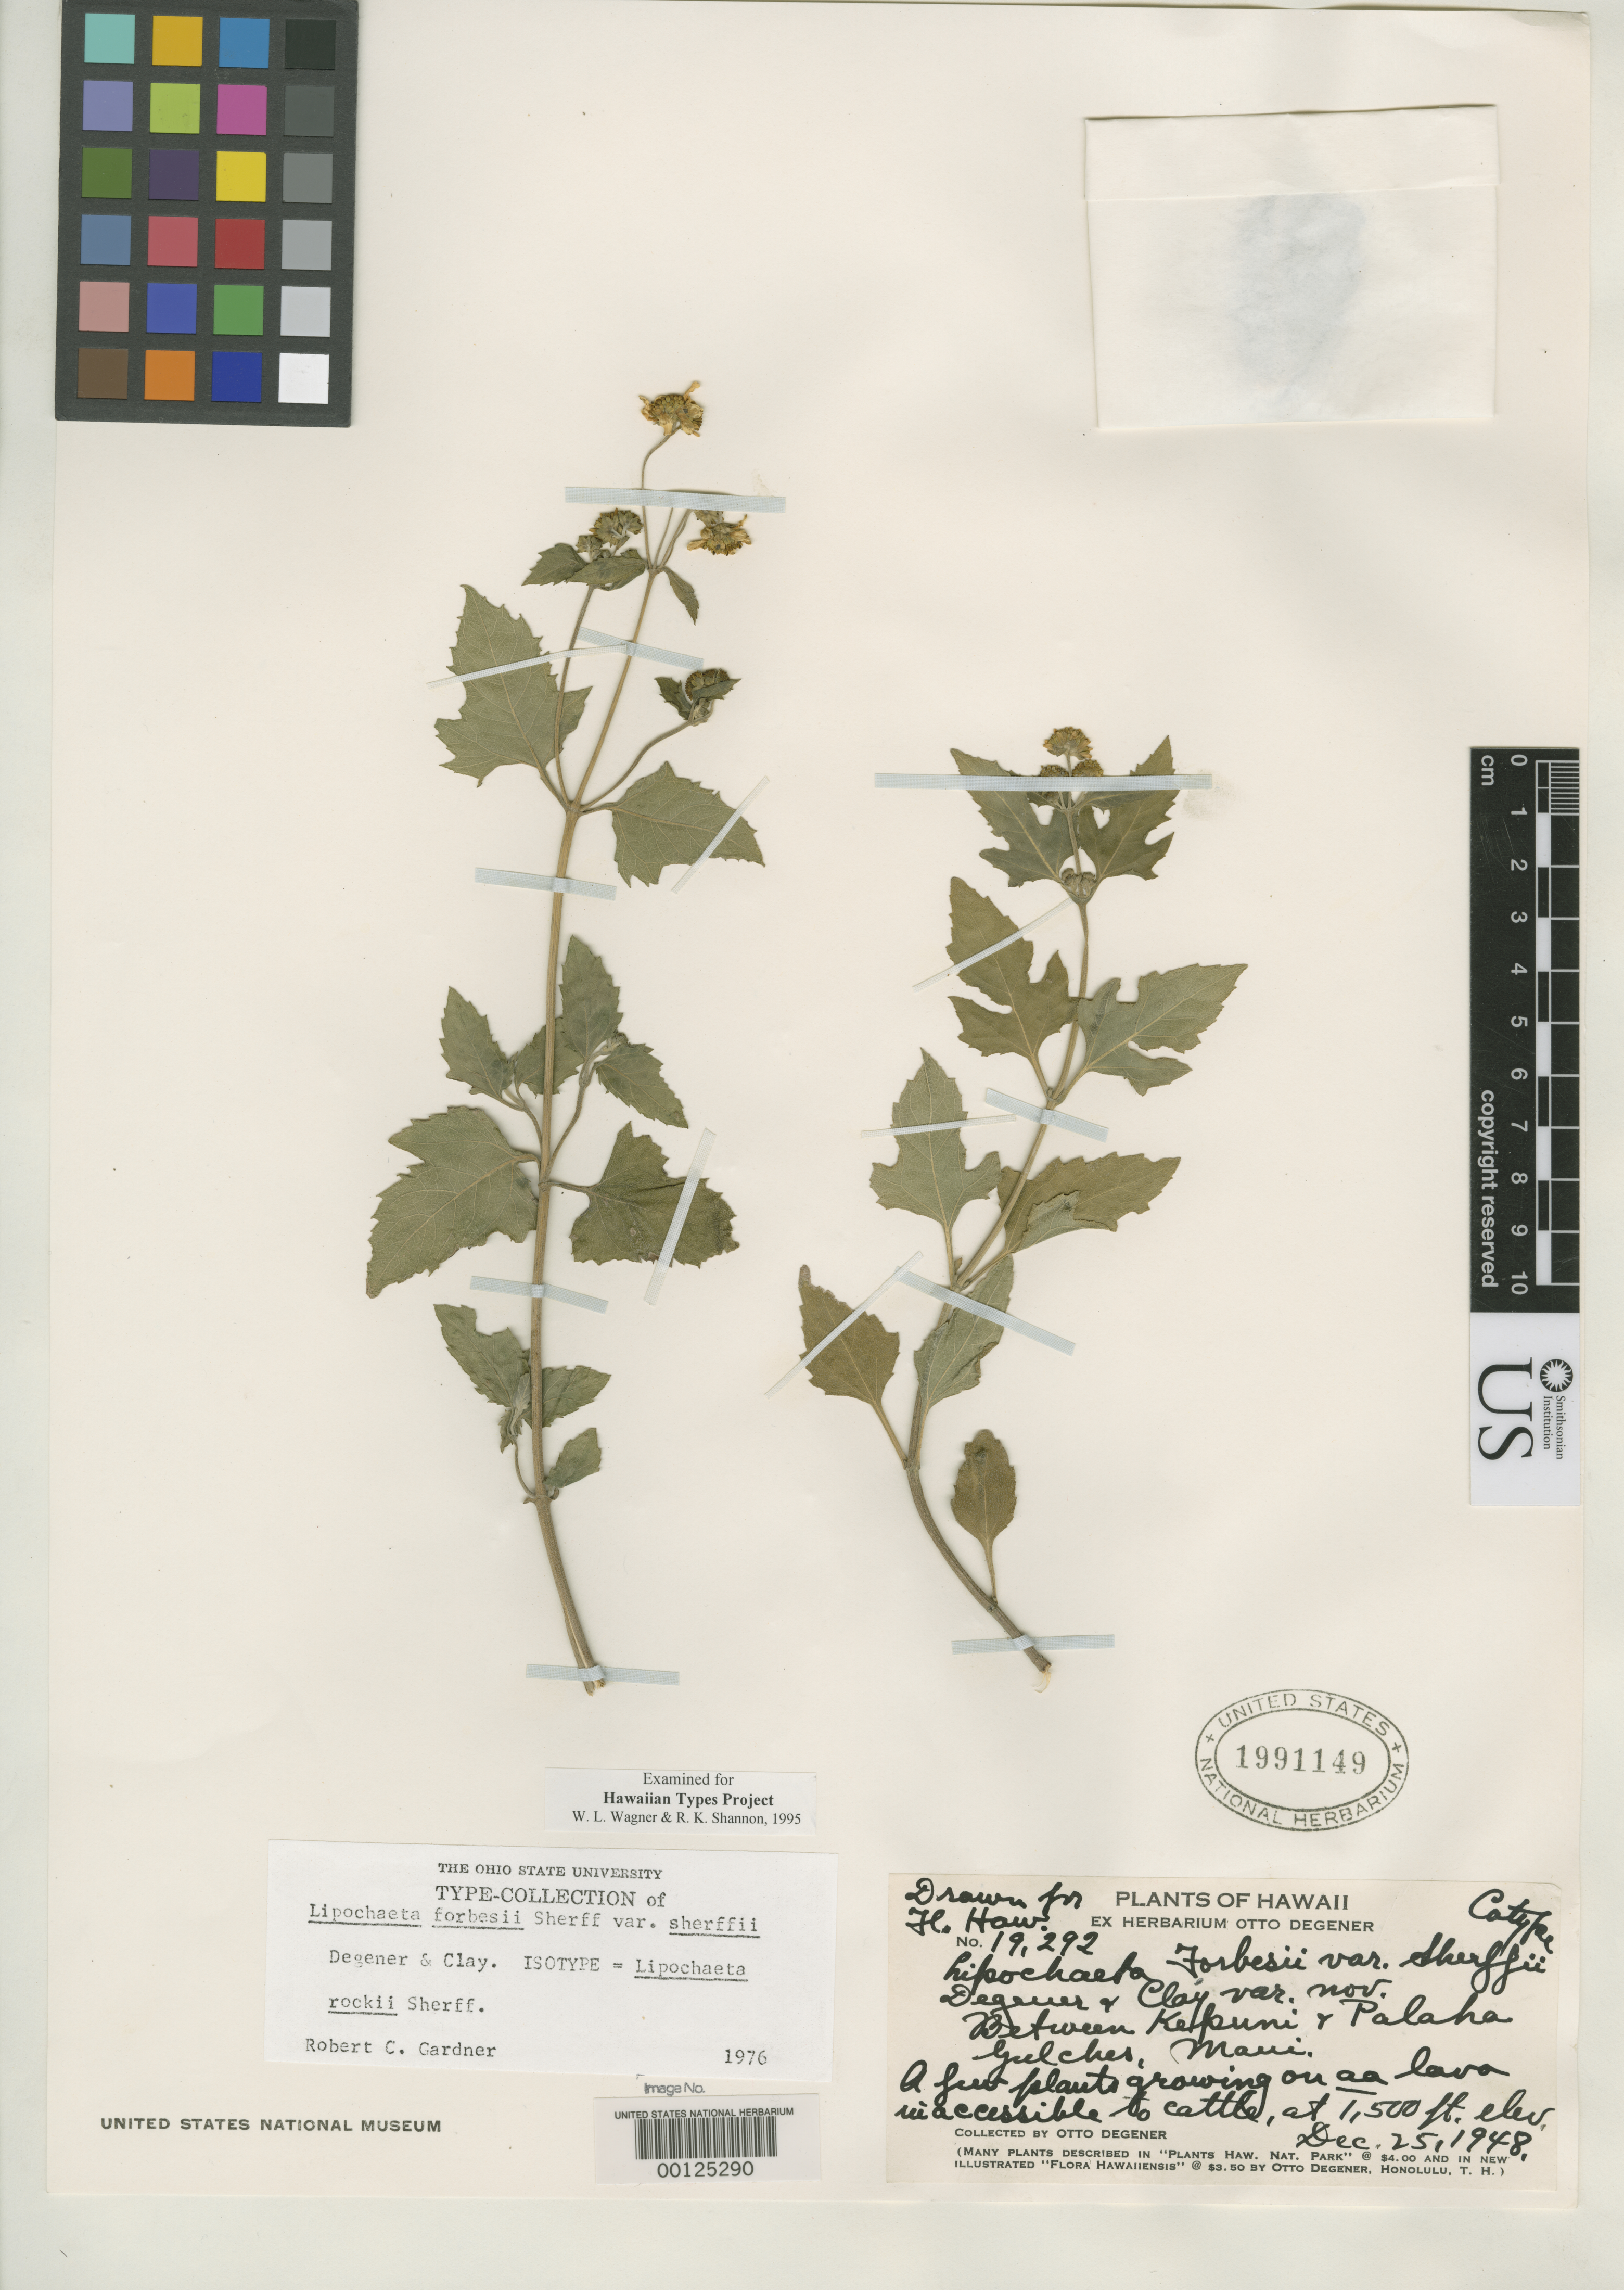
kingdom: Plantae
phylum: Tracheophyta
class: Magnoliopsida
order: Asterales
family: Asteraceae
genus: Lipochaeta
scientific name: Lipochaeta forbesii var. sherffii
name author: O. Deg. & Clay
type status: Isotype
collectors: O. Degener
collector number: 19292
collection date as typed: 25 Dec 1948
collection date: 1948-12-25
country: United States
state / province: Hawaii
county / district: Maui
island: Maui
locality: Between Kepuni and Palaha Gulches.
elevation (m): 457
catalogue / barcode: US 1991149